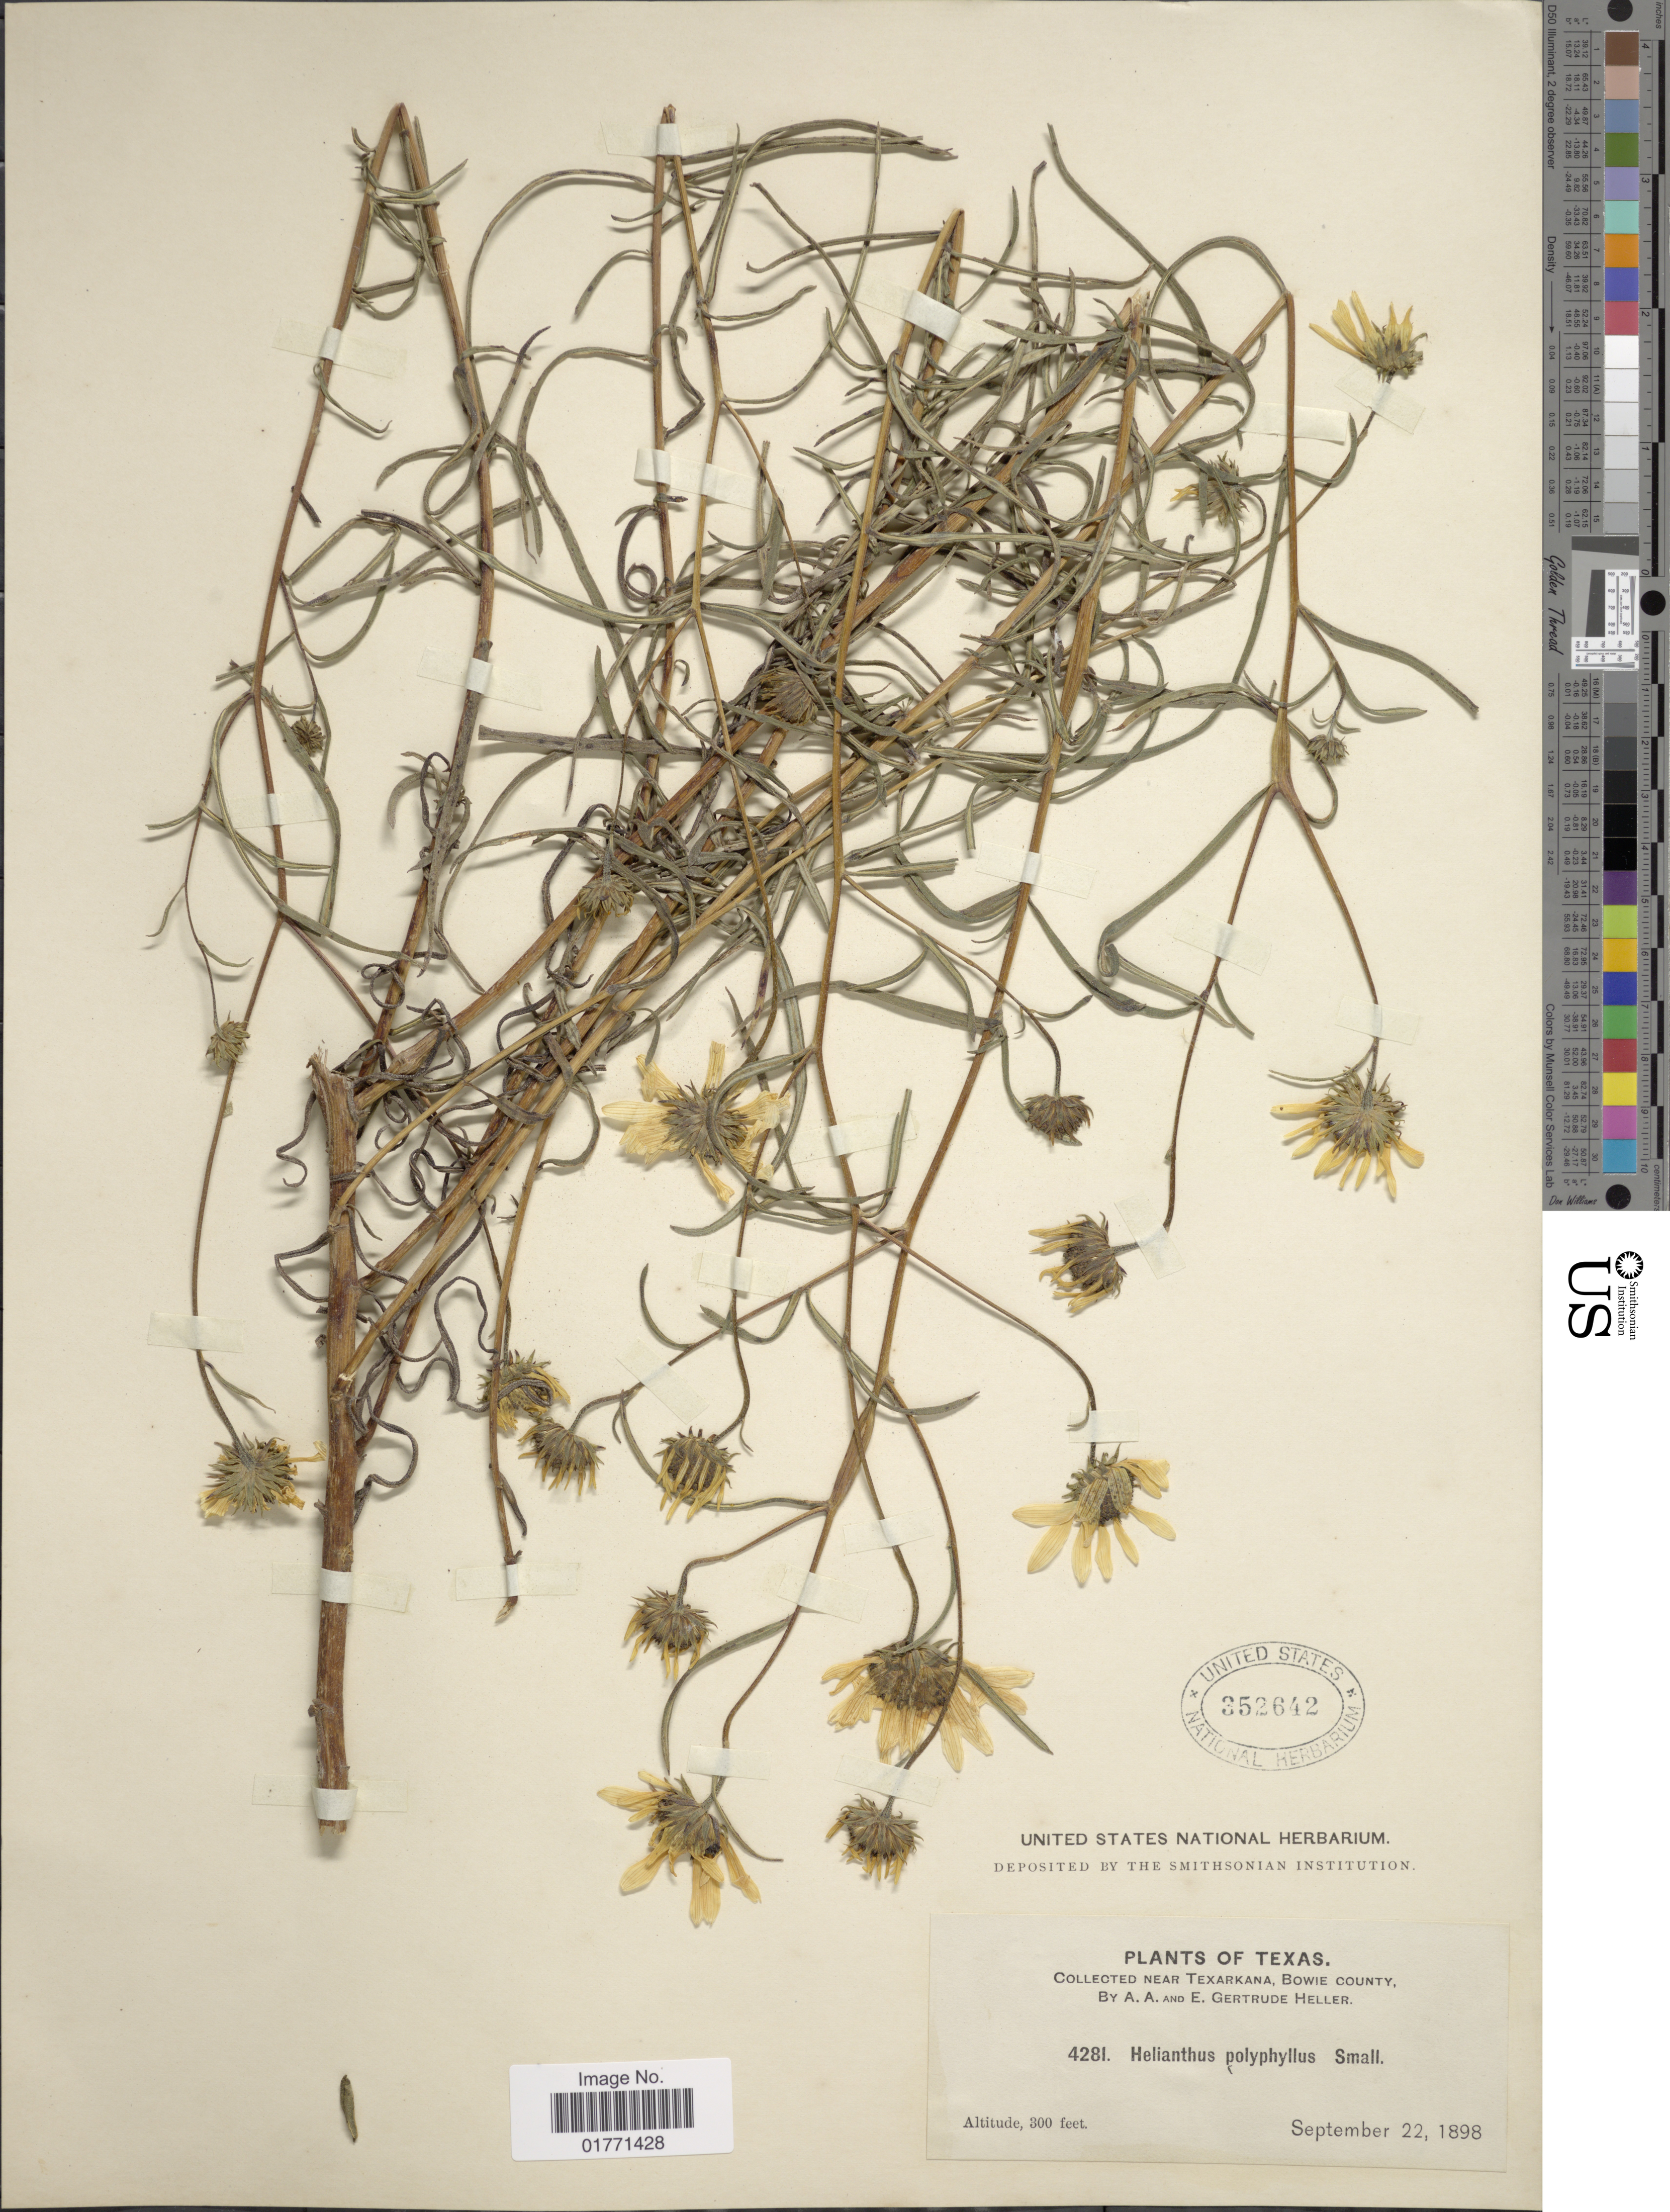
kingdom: Plantae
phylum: Tracheophyta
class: Magnoliopsida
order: Asterales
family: Asteraceae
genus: Helianthus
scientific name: Helianthus polyphyllus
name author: Small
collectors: A. A. Heller & E. G. Heller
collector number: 4281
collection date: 1898-09-22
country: United States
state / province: Texas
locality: Near Texarkana, Bowie County.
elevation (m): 91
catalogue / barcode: US 352642